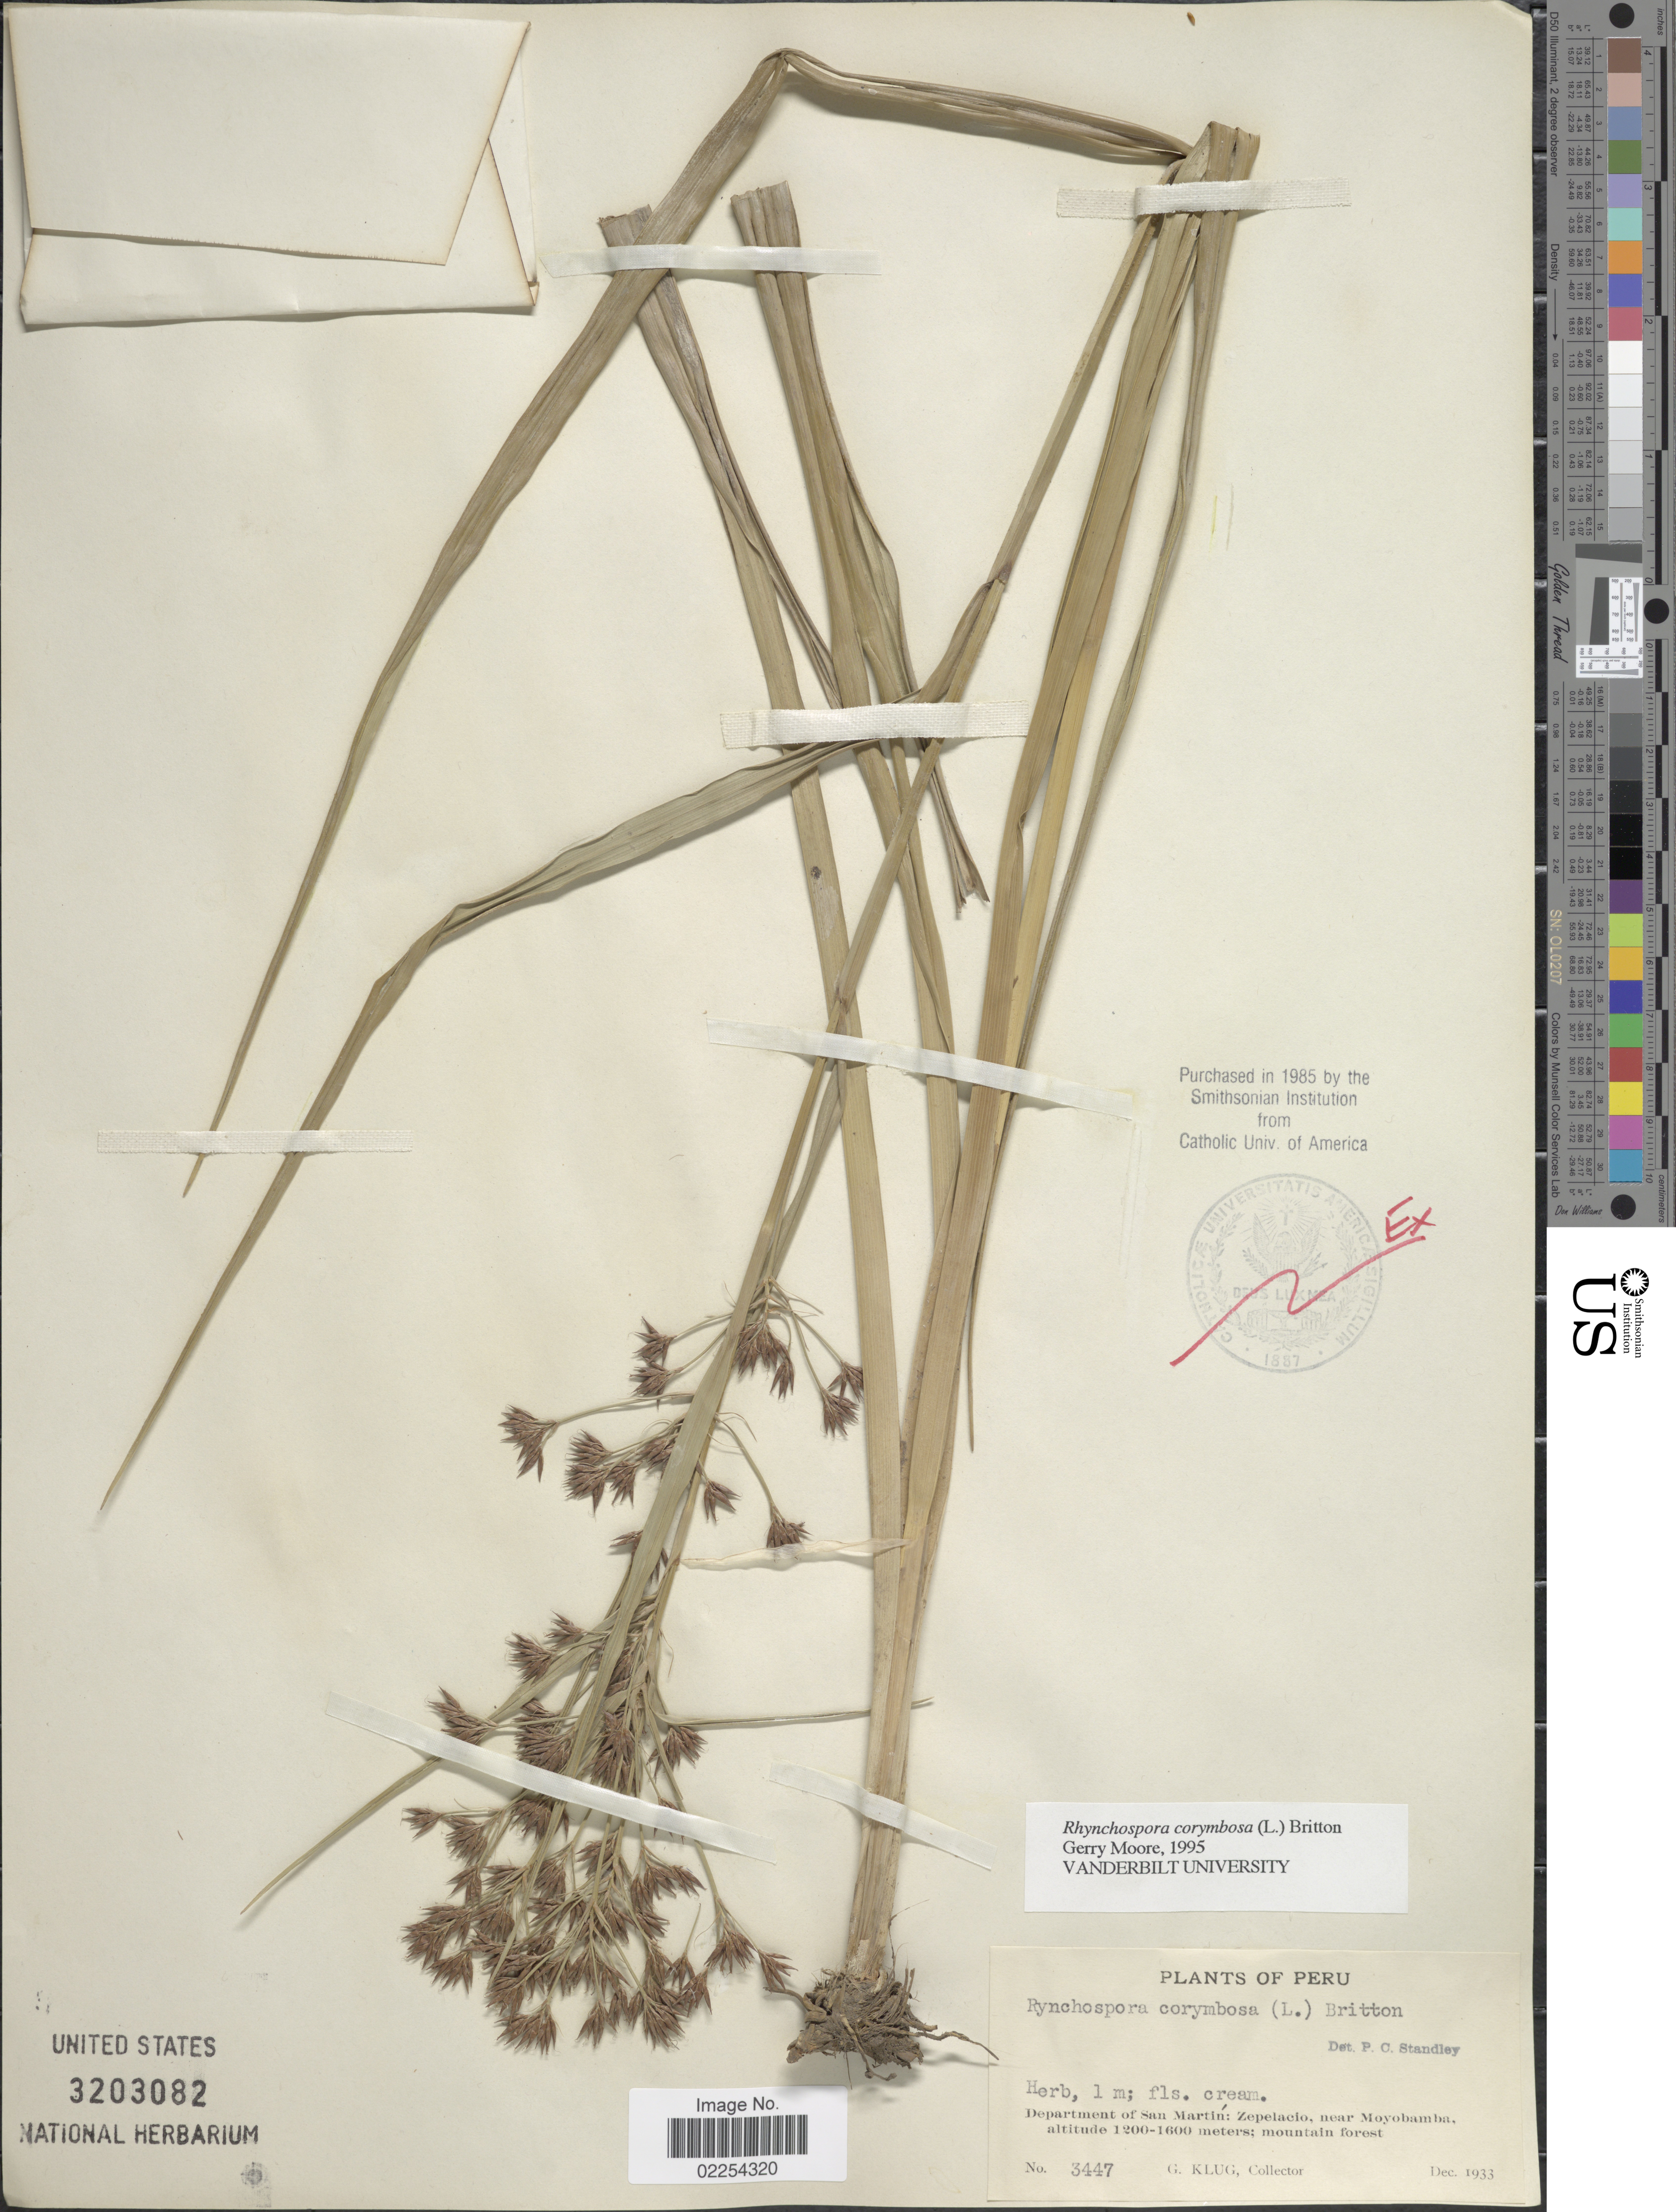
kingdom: Plantae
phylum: Tracheophyta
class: Liliopsida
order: Poales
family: Cyperaceae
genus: Rhynchospora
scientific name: Rhynchospora corymbosa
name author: (L.) Britton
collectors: G. Klug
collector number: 3447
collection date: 1933-12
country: Peru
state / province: San Martín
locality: Department of San Martín: Zepelacio, near Moyamba; mountain forest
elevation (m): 1200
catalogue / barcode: US 3203082